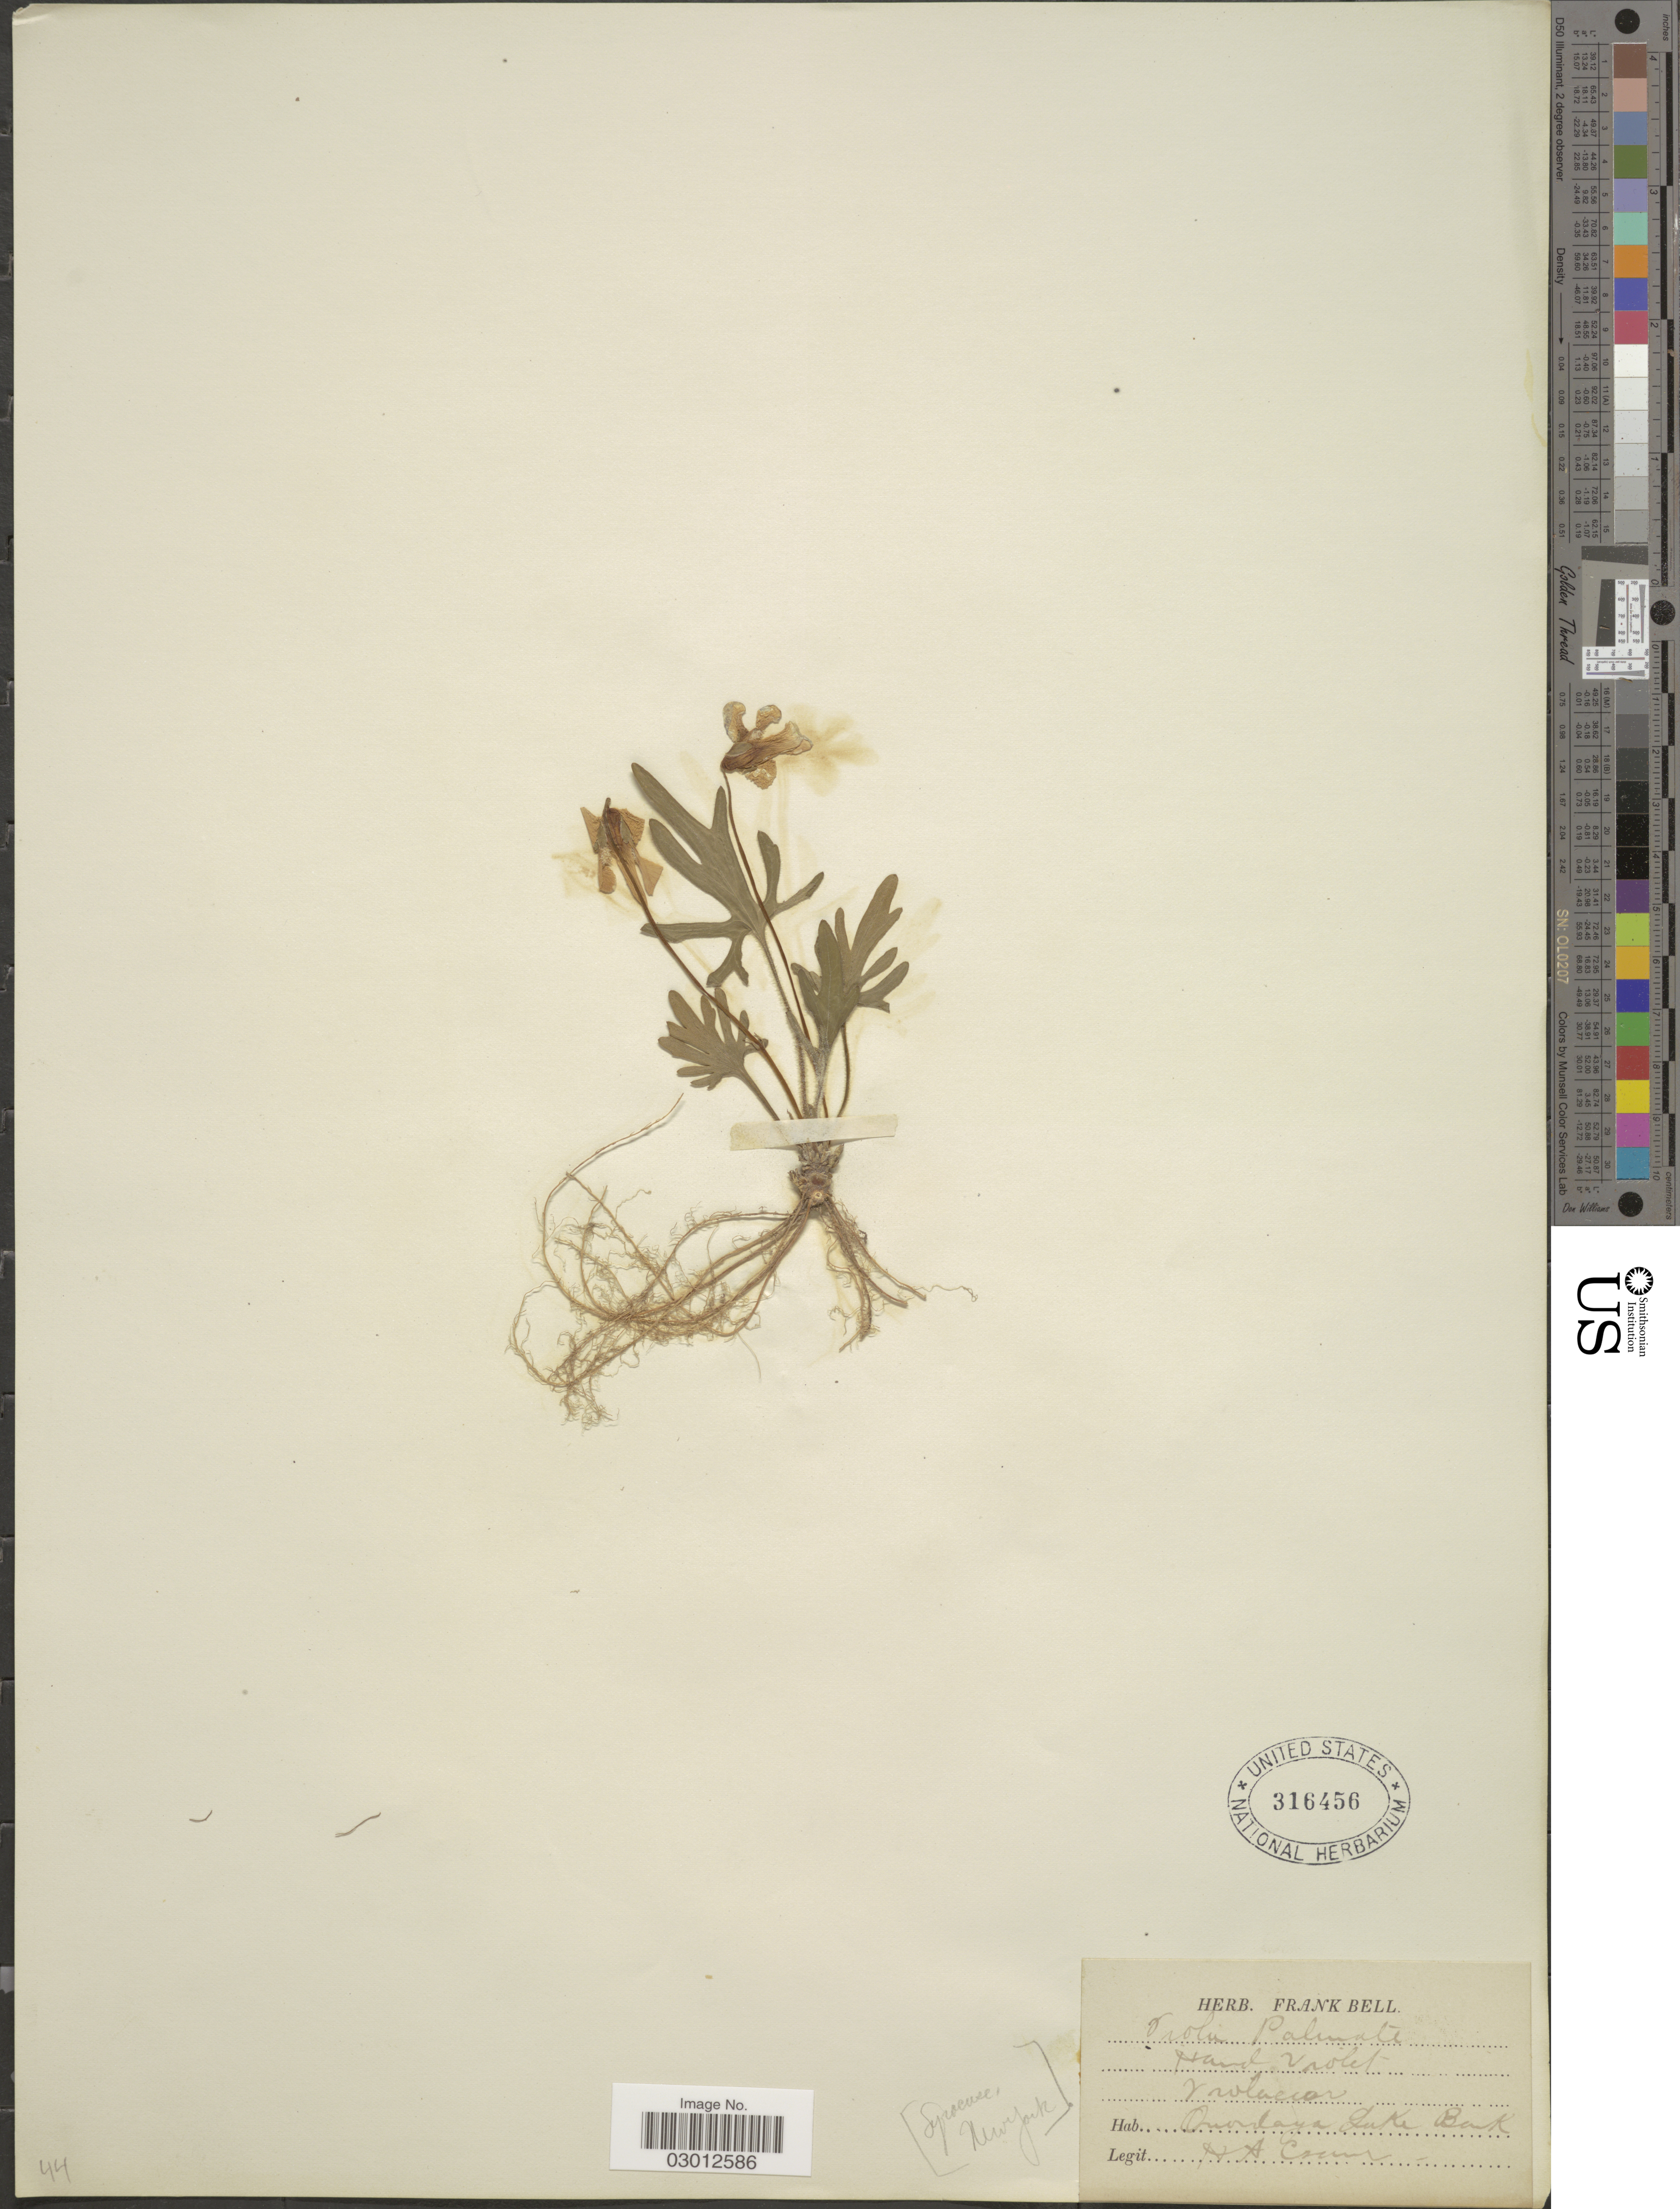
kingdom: Plantae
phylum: Tracheophyta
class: Magnoliopsida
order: Malpighiales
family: Violaceae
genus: Viola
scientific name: Viola palmata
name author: L.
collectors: H. A. Crum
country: United States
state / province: New York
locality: Syracuse, Onondaga Lake Bank.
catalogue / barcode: US 316456